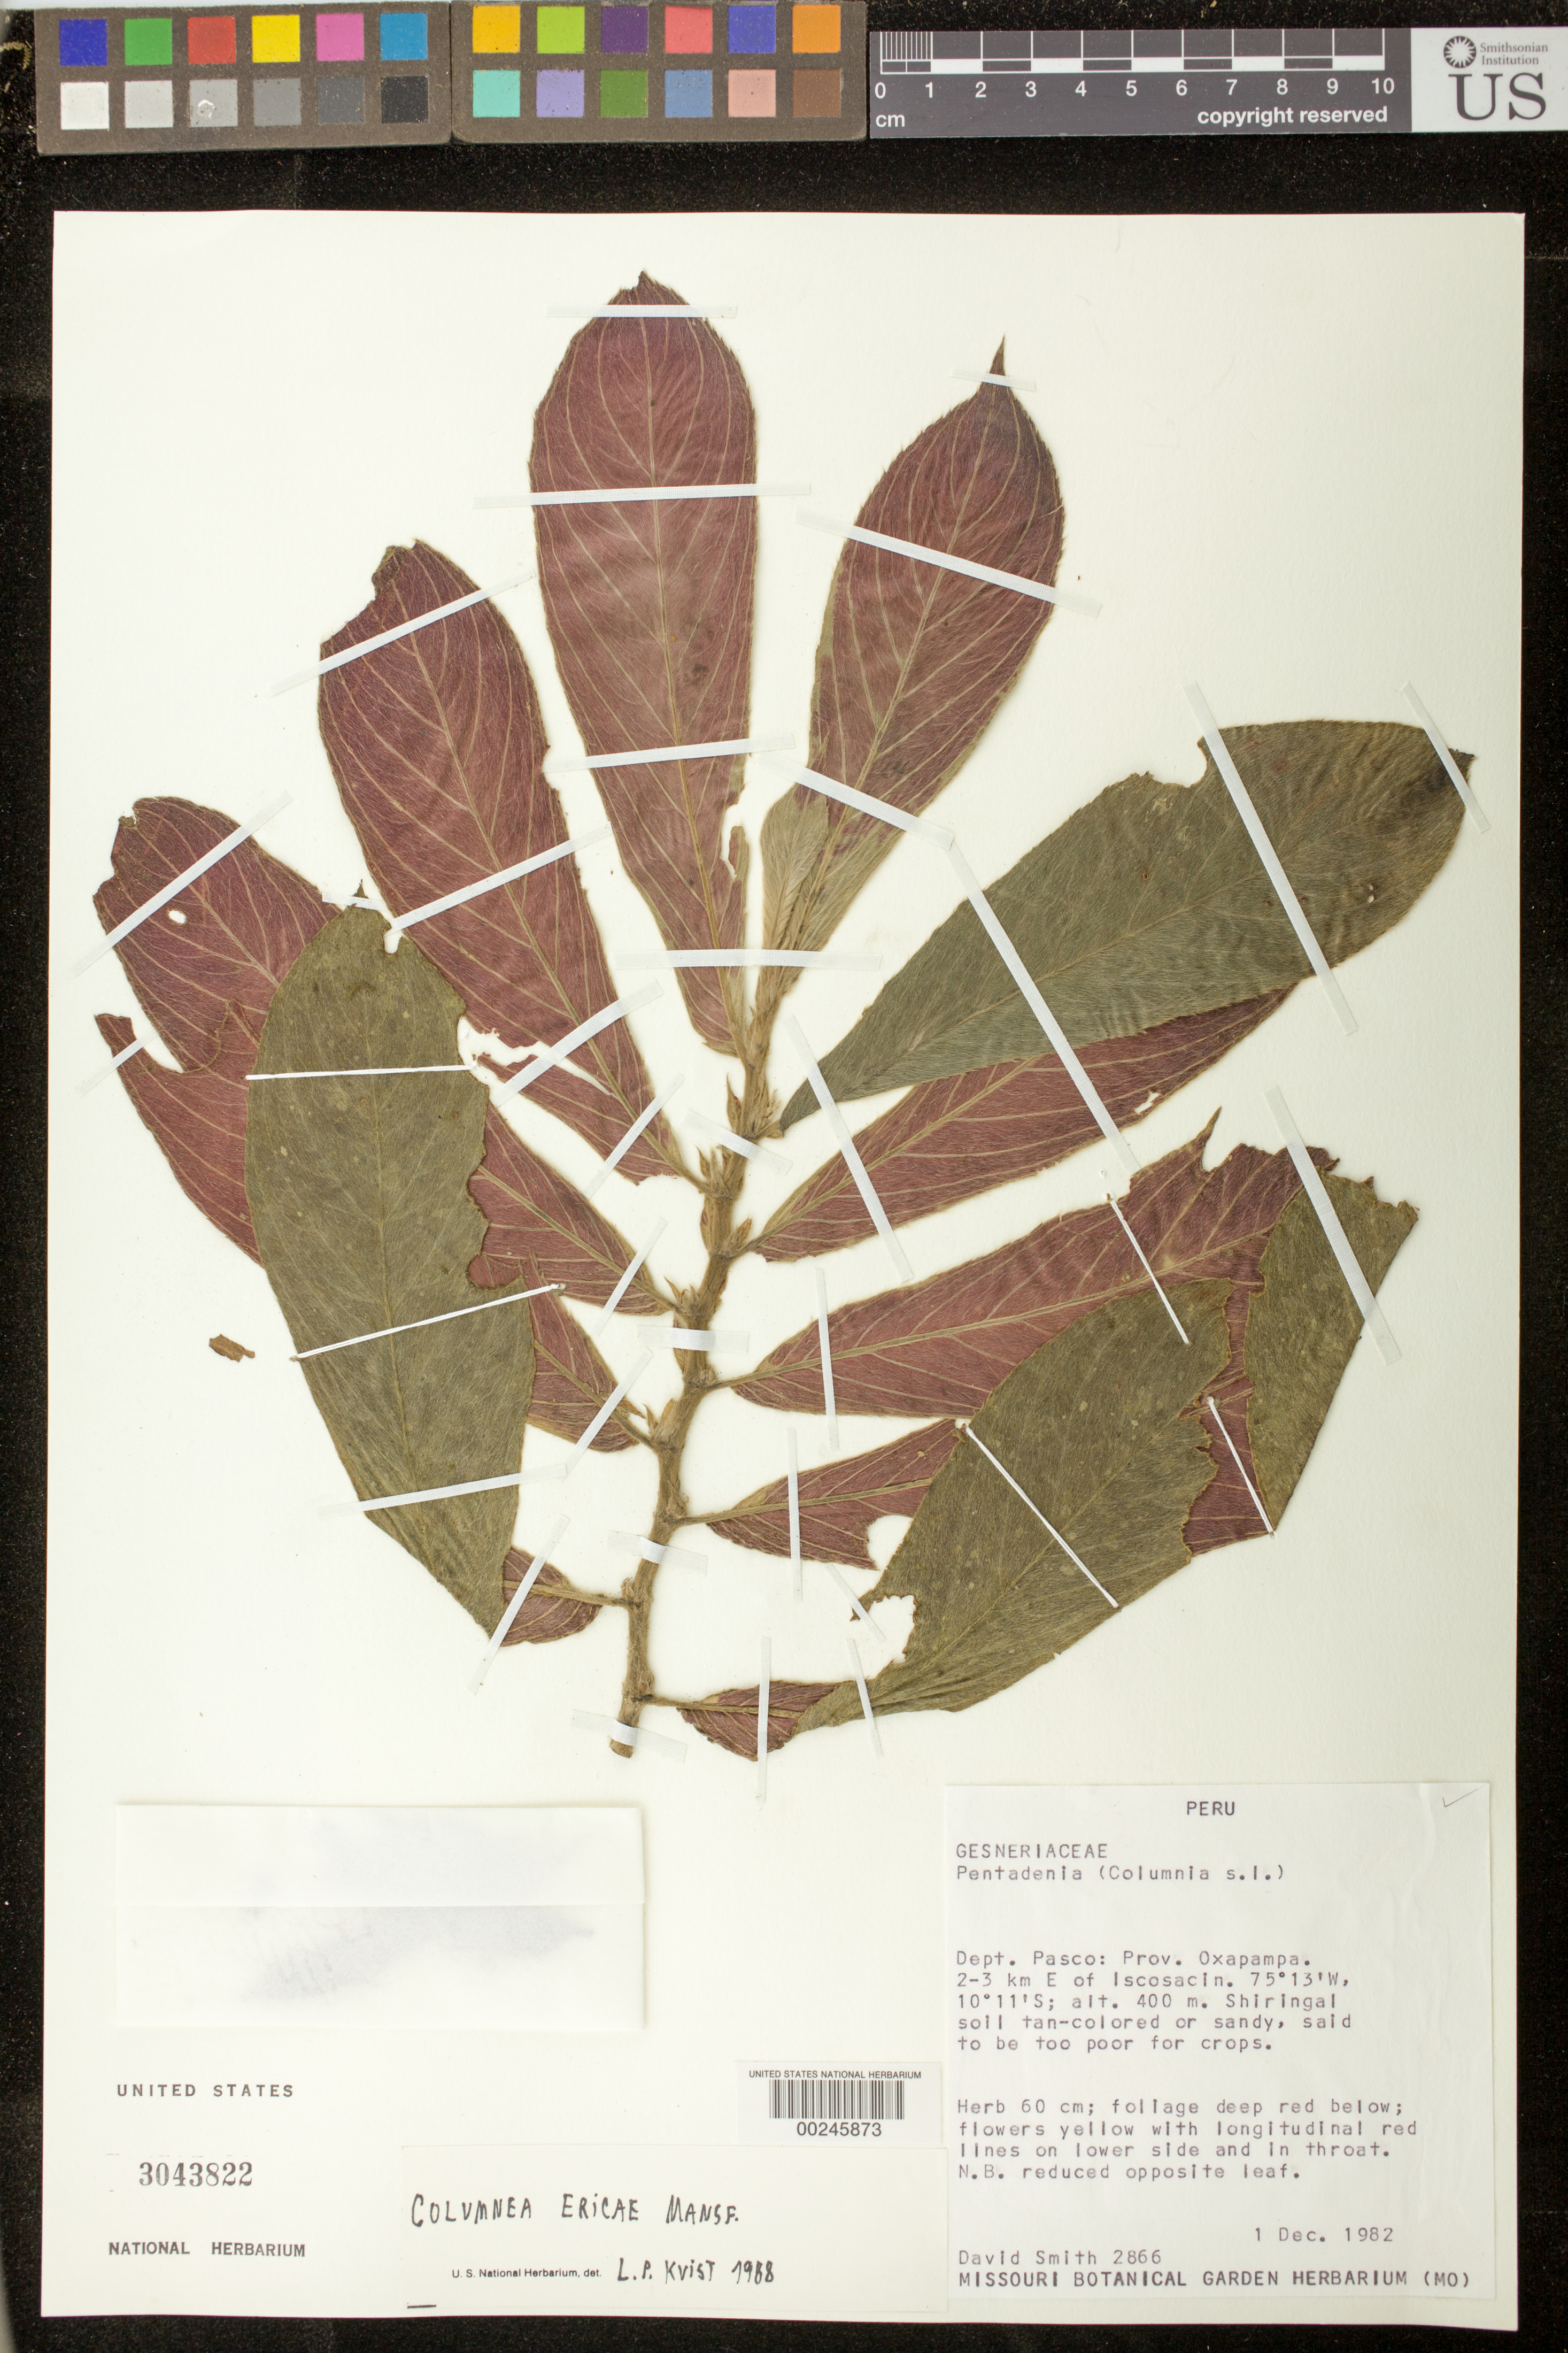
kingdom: Plantae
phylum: Tracheophyta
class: Magnoliopsida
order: Lamiales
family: Gesneriaceae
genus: Columnea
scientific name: Columnea ericae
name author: Mansf.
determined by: Clark, J. L., (SEL), The Marie Selby Botanical Garden (UNITED STATES)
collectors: D. Smith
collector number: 2866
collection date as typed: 01 Dec 1982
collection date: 1982-12-01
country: Peru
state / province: Pasco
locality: Prov. Oxapampa; 2-3 km E of Iscosacin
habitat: Shiringal soil tan-colored or sandy, said to be too poor for crops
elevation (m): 400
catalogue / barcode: US 3043822